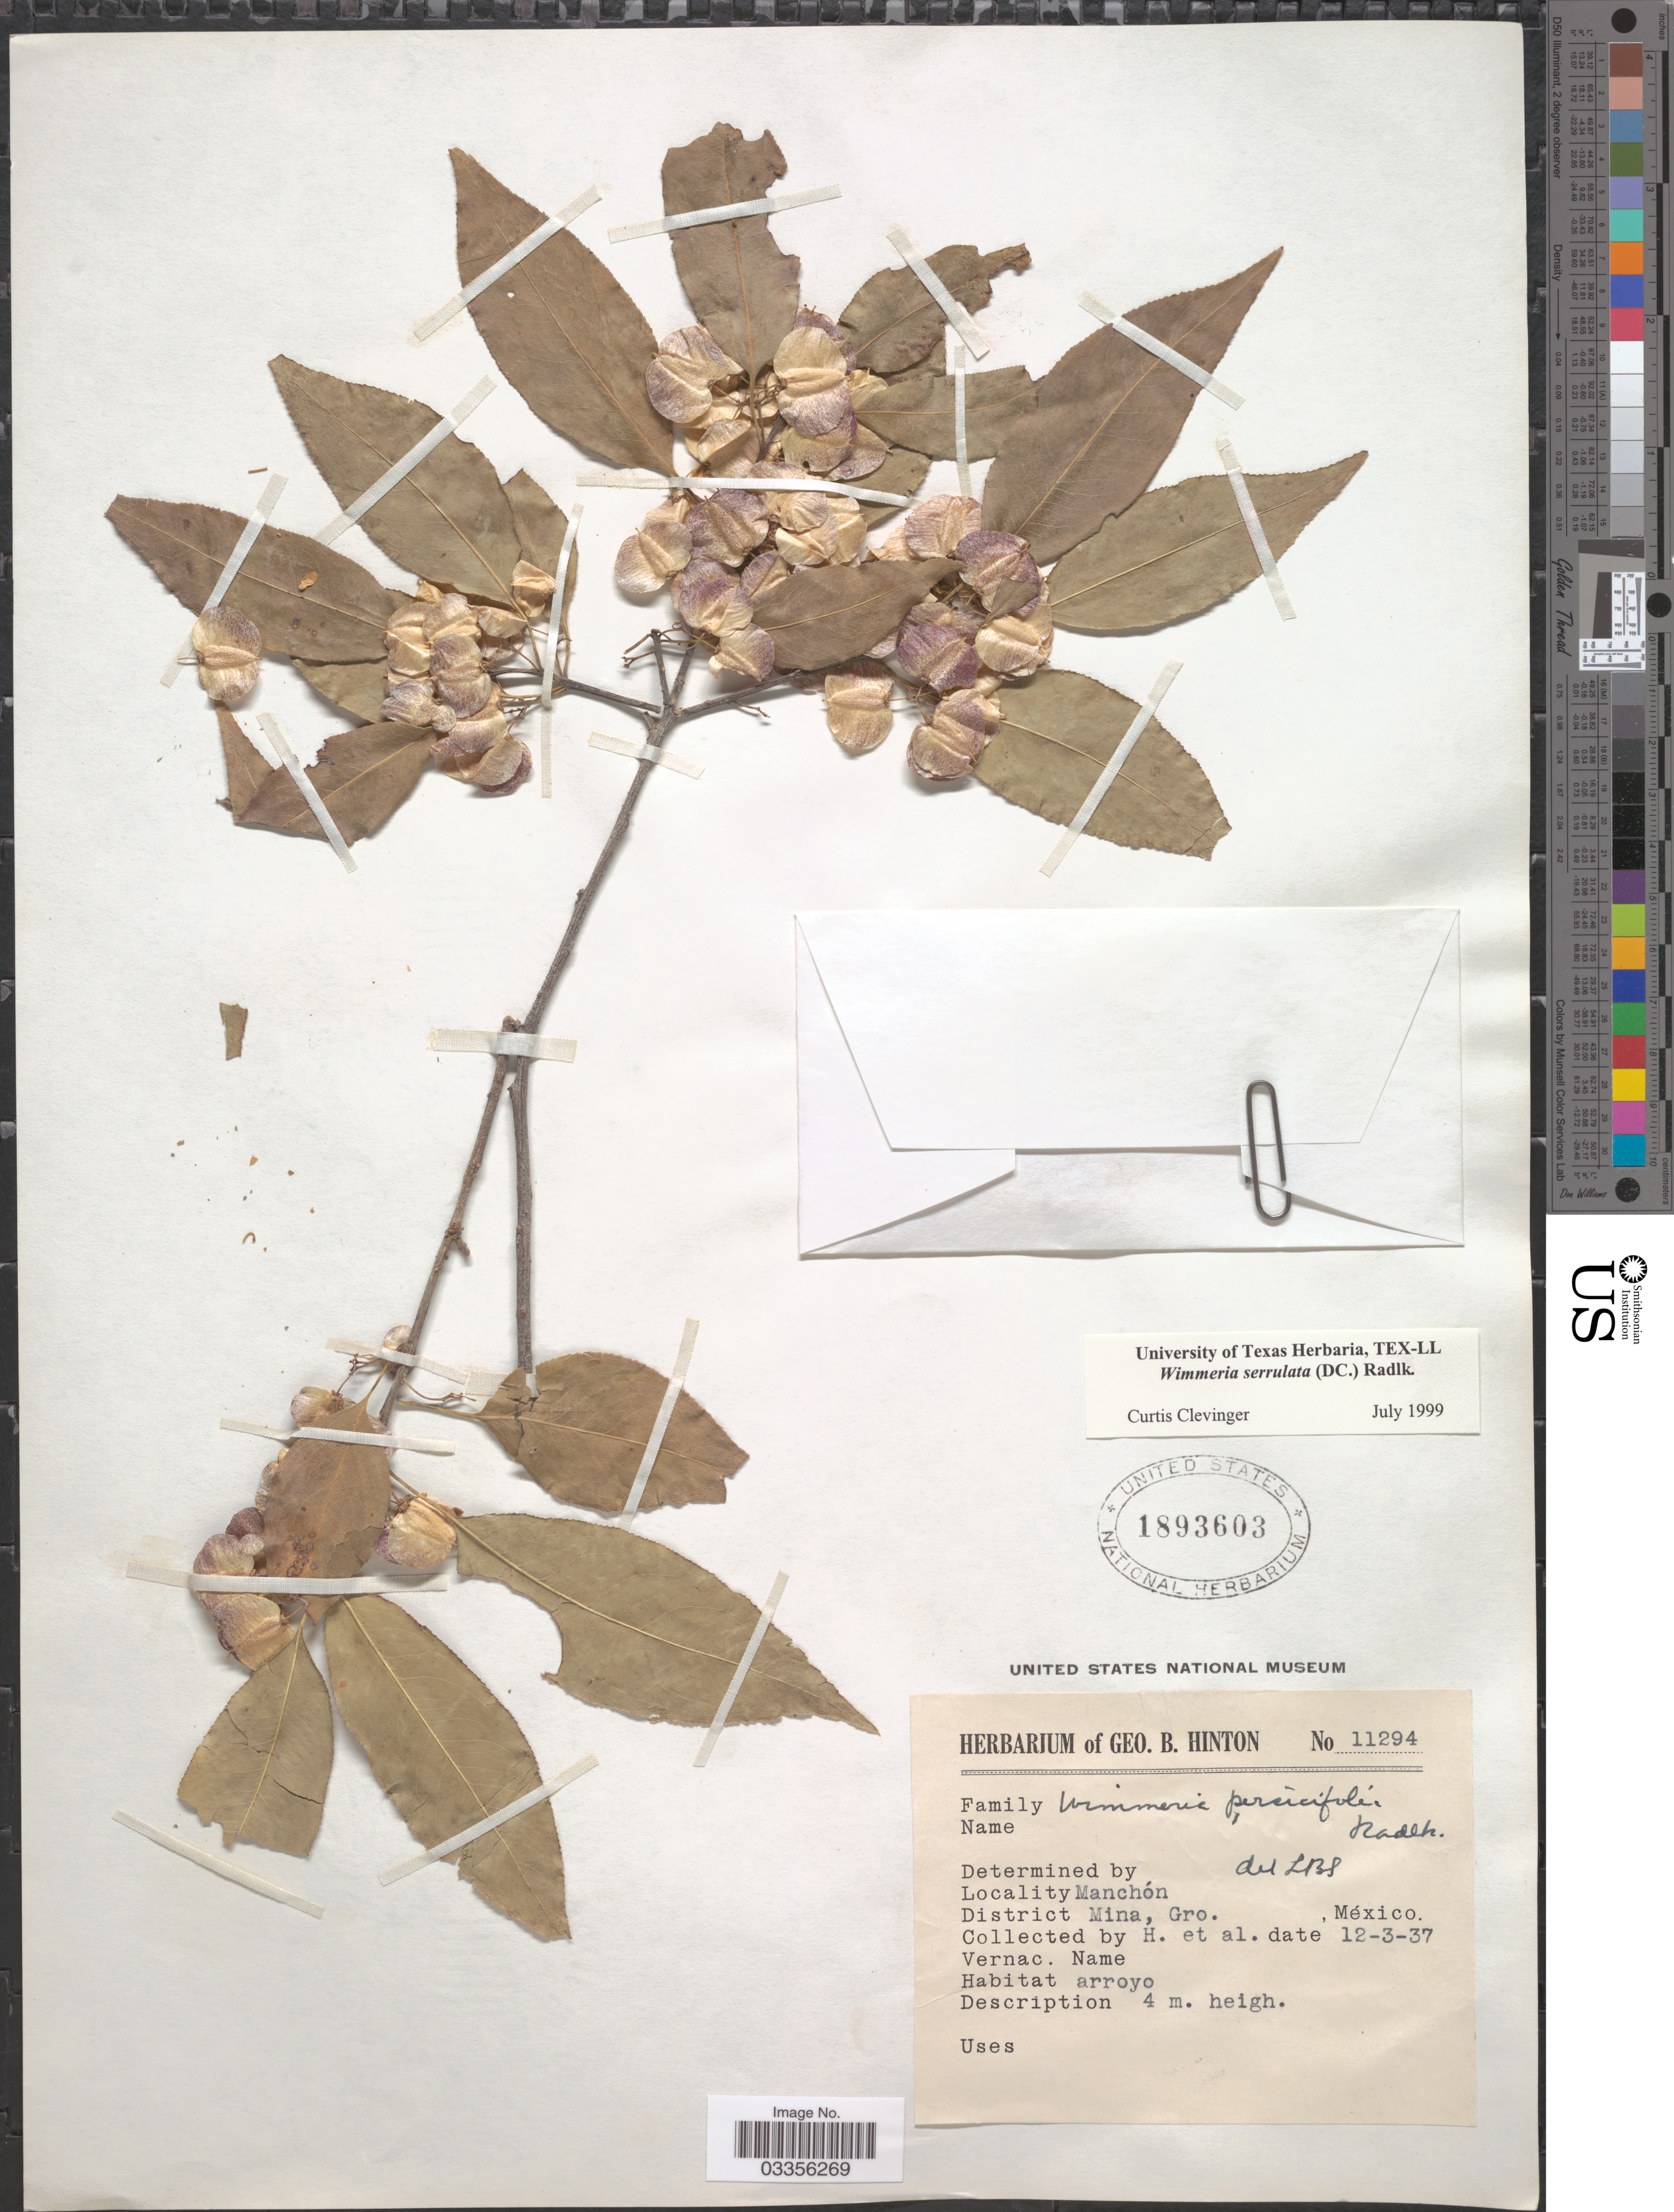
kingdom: Plantae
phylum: Tracheophyta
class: Magnoliopsida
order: Celastrales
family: Celastraceae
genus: Wimmeria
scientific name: Wimmeria serrulata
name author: (DC.) Radlk.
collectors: G. B. Hinton & et al.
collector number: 11294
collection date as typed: Transcribed d/m/y: 12/3/37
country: Mexico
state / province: Guerrero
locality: Manchón. District Mina.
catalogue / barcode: US 1893603